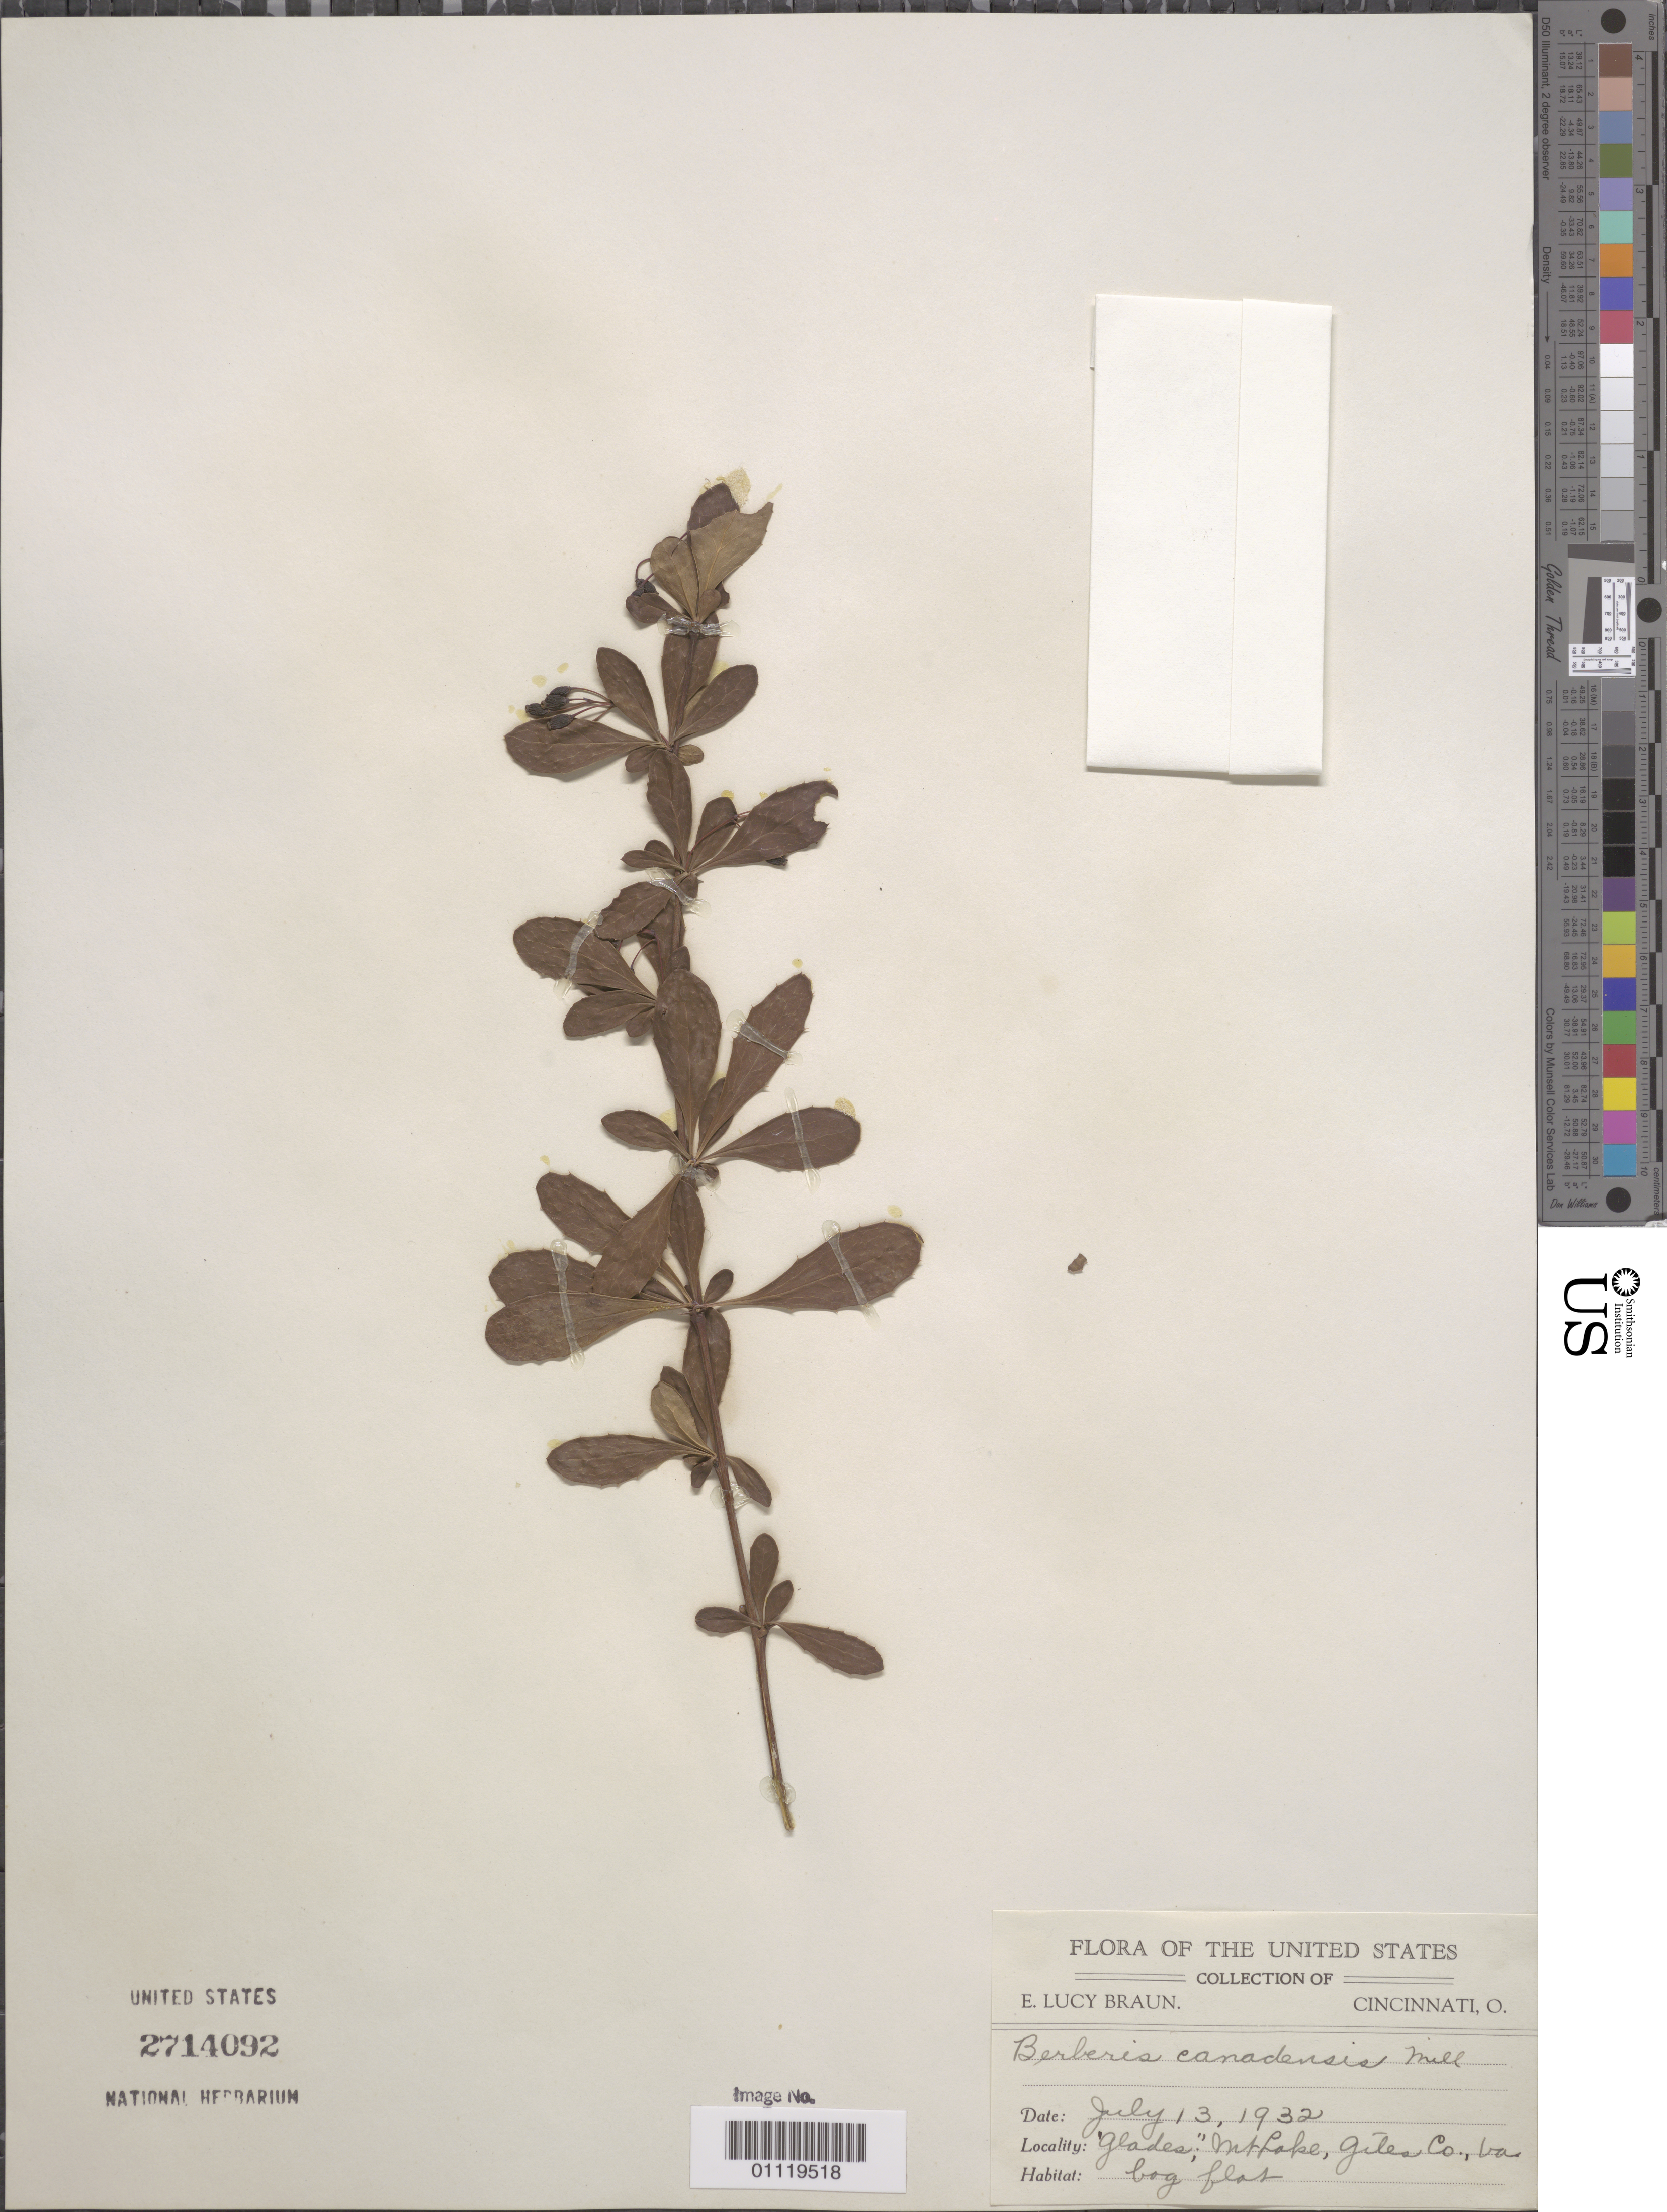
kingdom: Plantae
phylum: Tracheophyta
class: Magnoliopsida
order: Ranunculales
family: Berberidaceae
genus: Berberis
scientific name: Berberis canadensis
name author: Mill.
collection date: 1932-07-13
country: United States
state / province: Virginia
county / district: Giles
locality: The Glades, Mountain Lake, on bog flat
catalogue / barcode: US 2714092